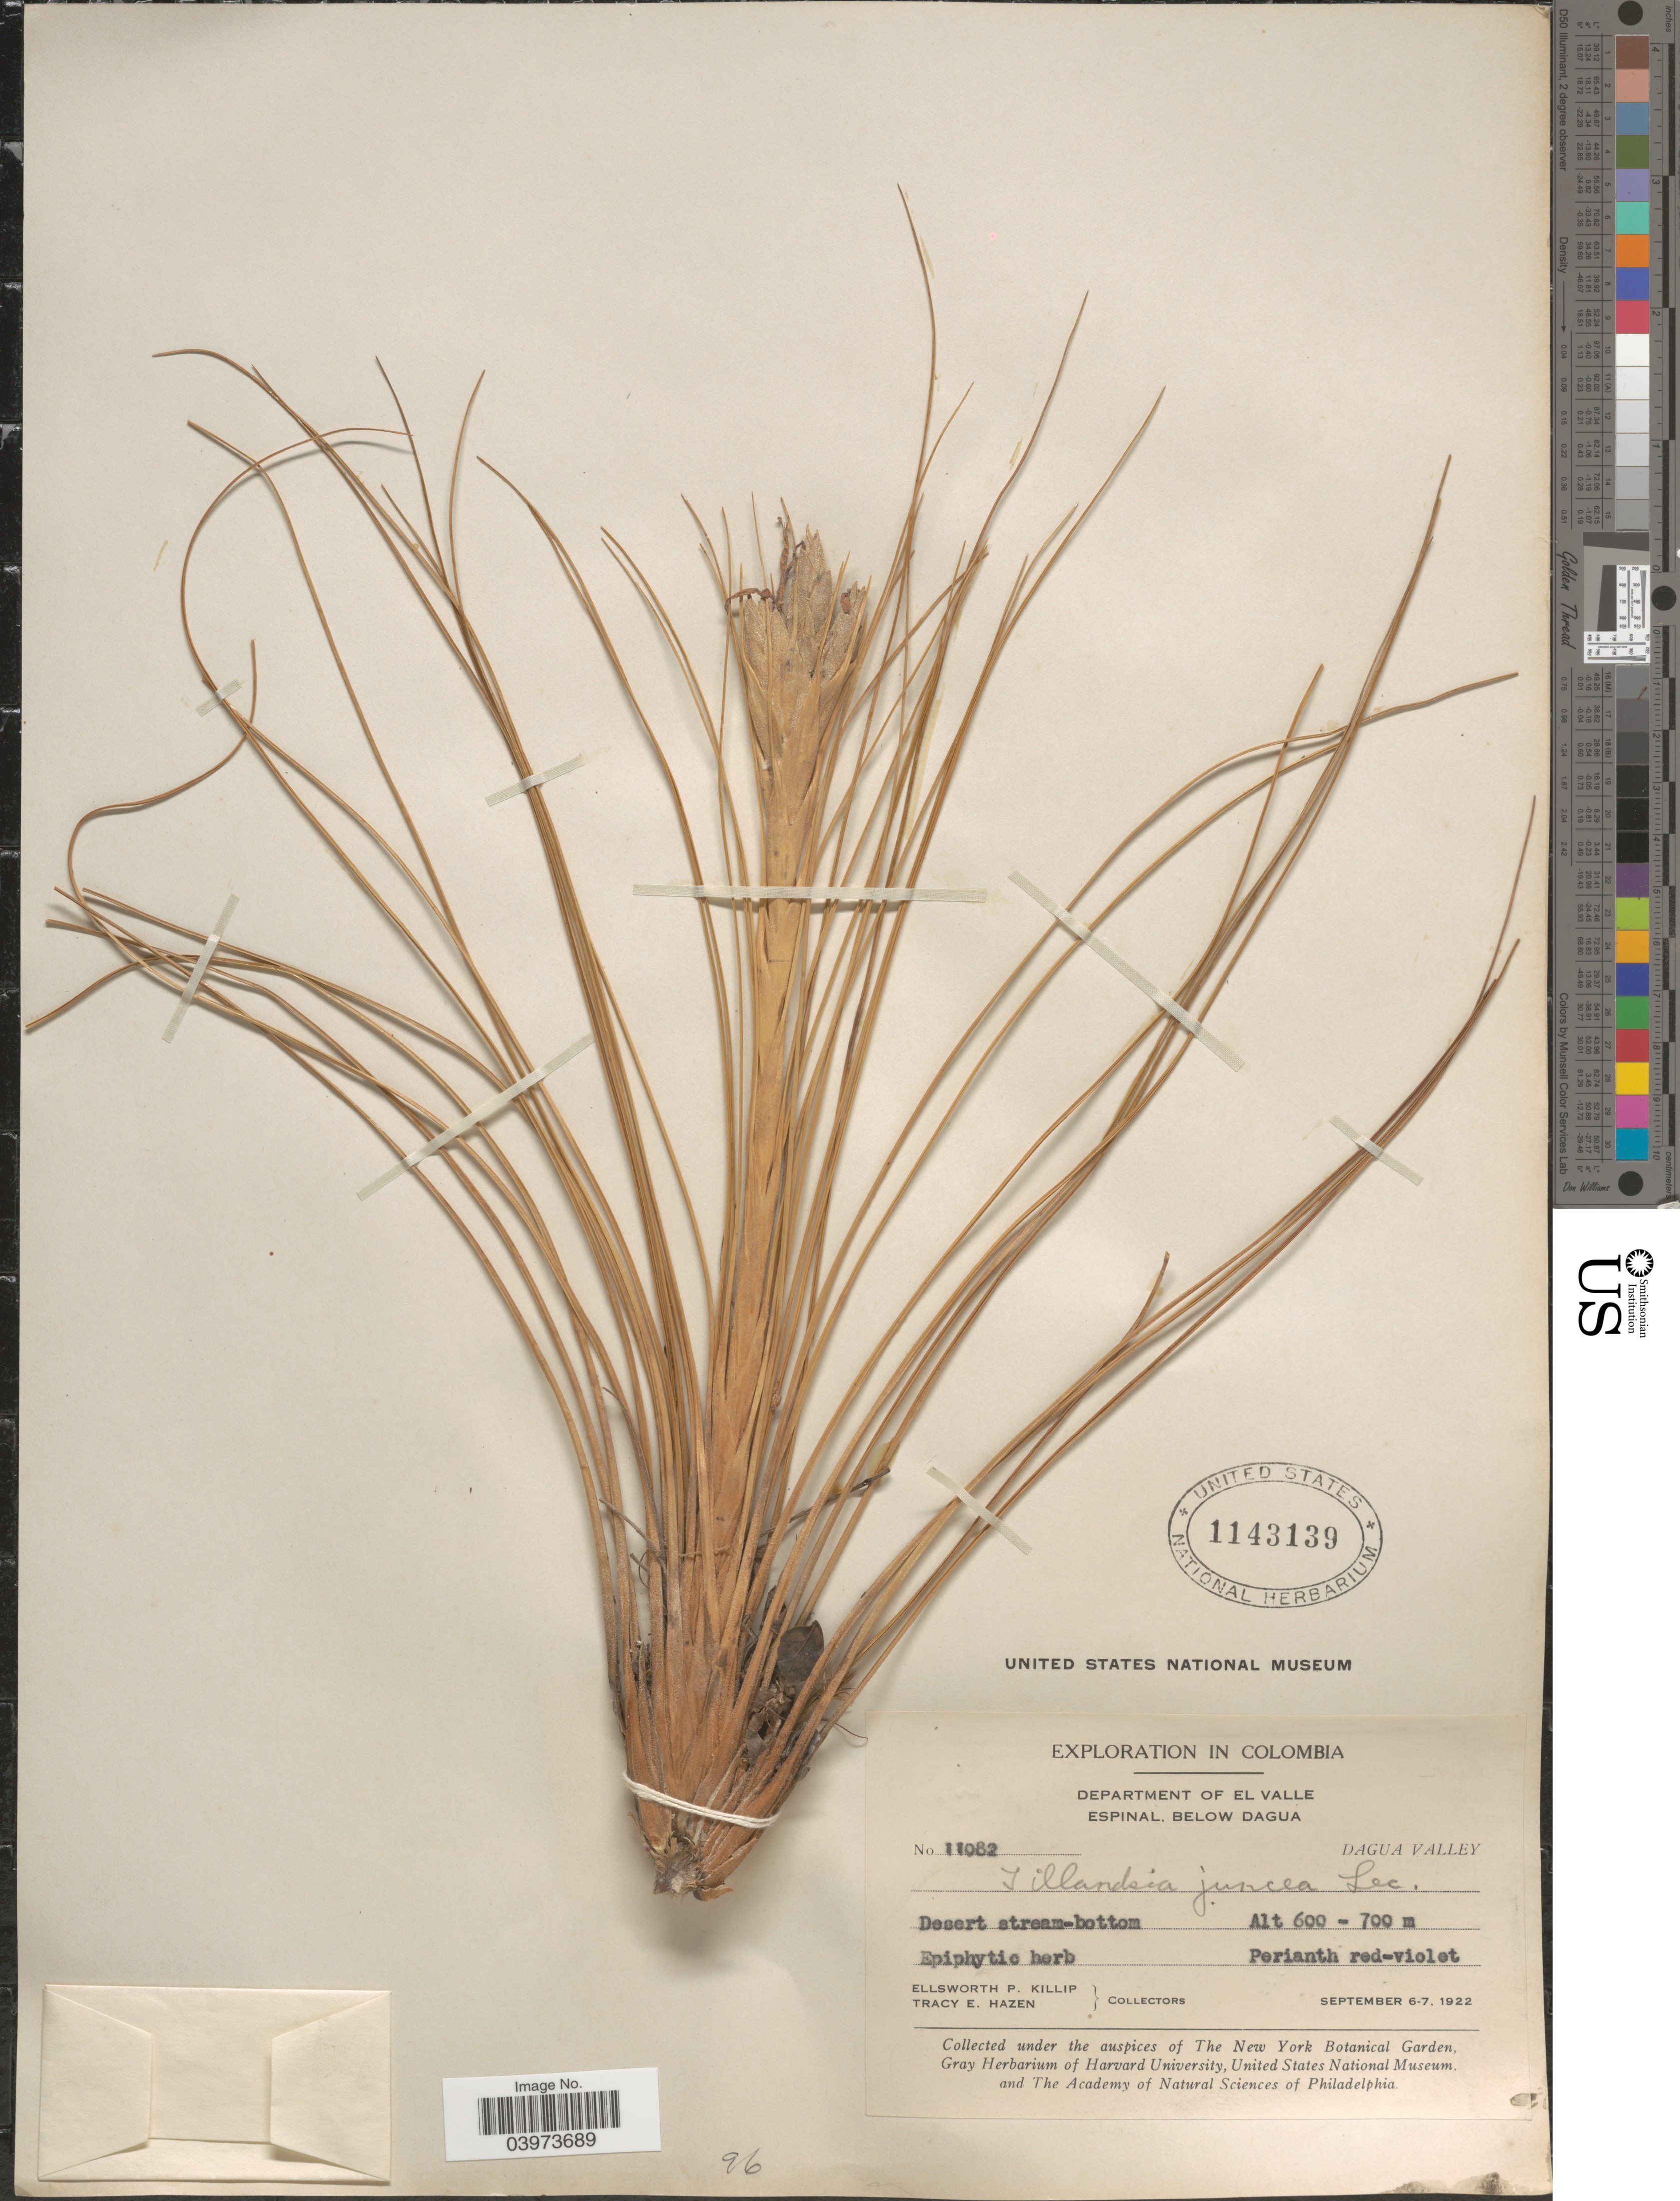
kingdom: Plantae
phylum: Tracheophyta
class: Liliopsida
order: Poales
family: Bromeliaceae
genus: Tillandsia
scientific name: Tillandsia juncea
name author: (Ruiz & Pav.) Poir.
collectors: E. P. Killip & T. E. Hazen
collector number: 11082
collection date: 1922-09-06/1922-09-07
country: Colombia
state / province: Valle del Cauca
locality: Exploration in Colombia. Department of El Valle. Espinal, below Dagua. Dagua Valley.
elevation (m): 600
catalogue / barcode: US 1143139